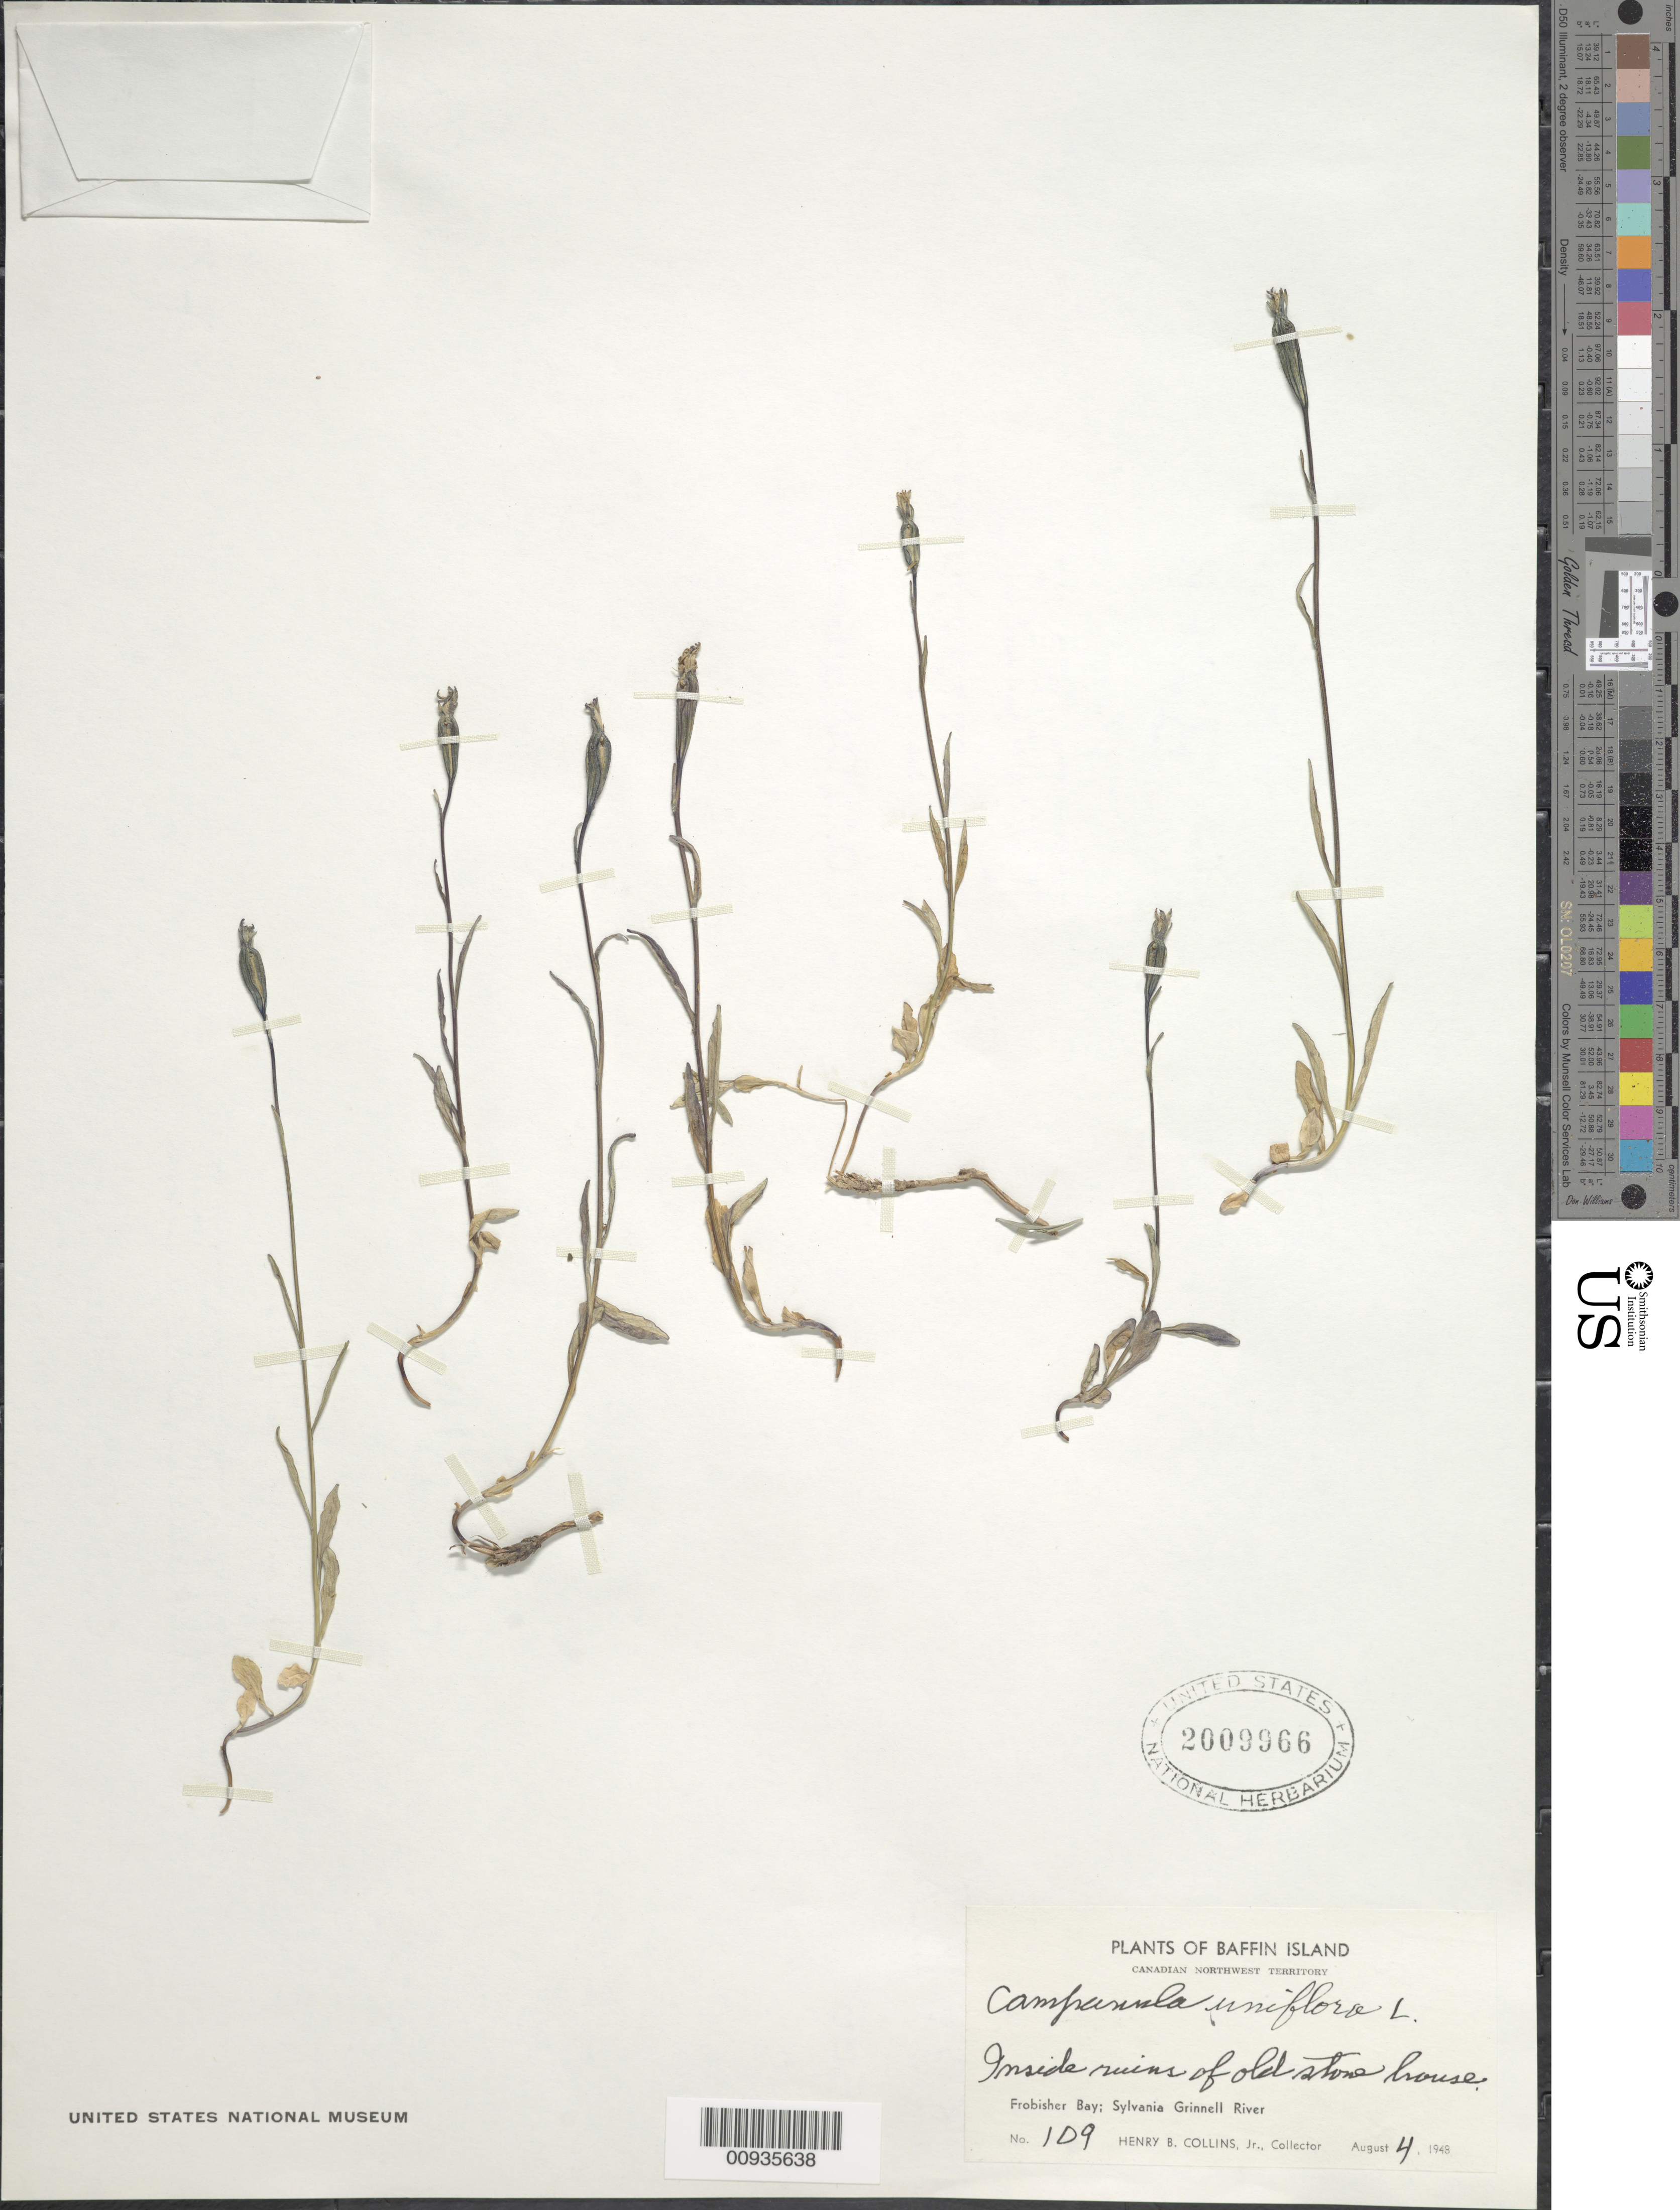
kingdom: Plantae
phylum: Tracheophyta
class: Magnoliopsida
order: Asterales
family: Campanulaceae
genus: Campanula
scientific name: Campanula uniflora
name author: L.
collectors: H. Collins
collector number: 109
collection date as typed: August 4, 1948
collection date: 1948-08-04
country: Canada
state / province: Northwest Territories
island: Baffin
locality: Frobisher Bay, Sylvania Grinnell River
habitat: inside ruins of old stone house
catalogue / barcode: US 2009966